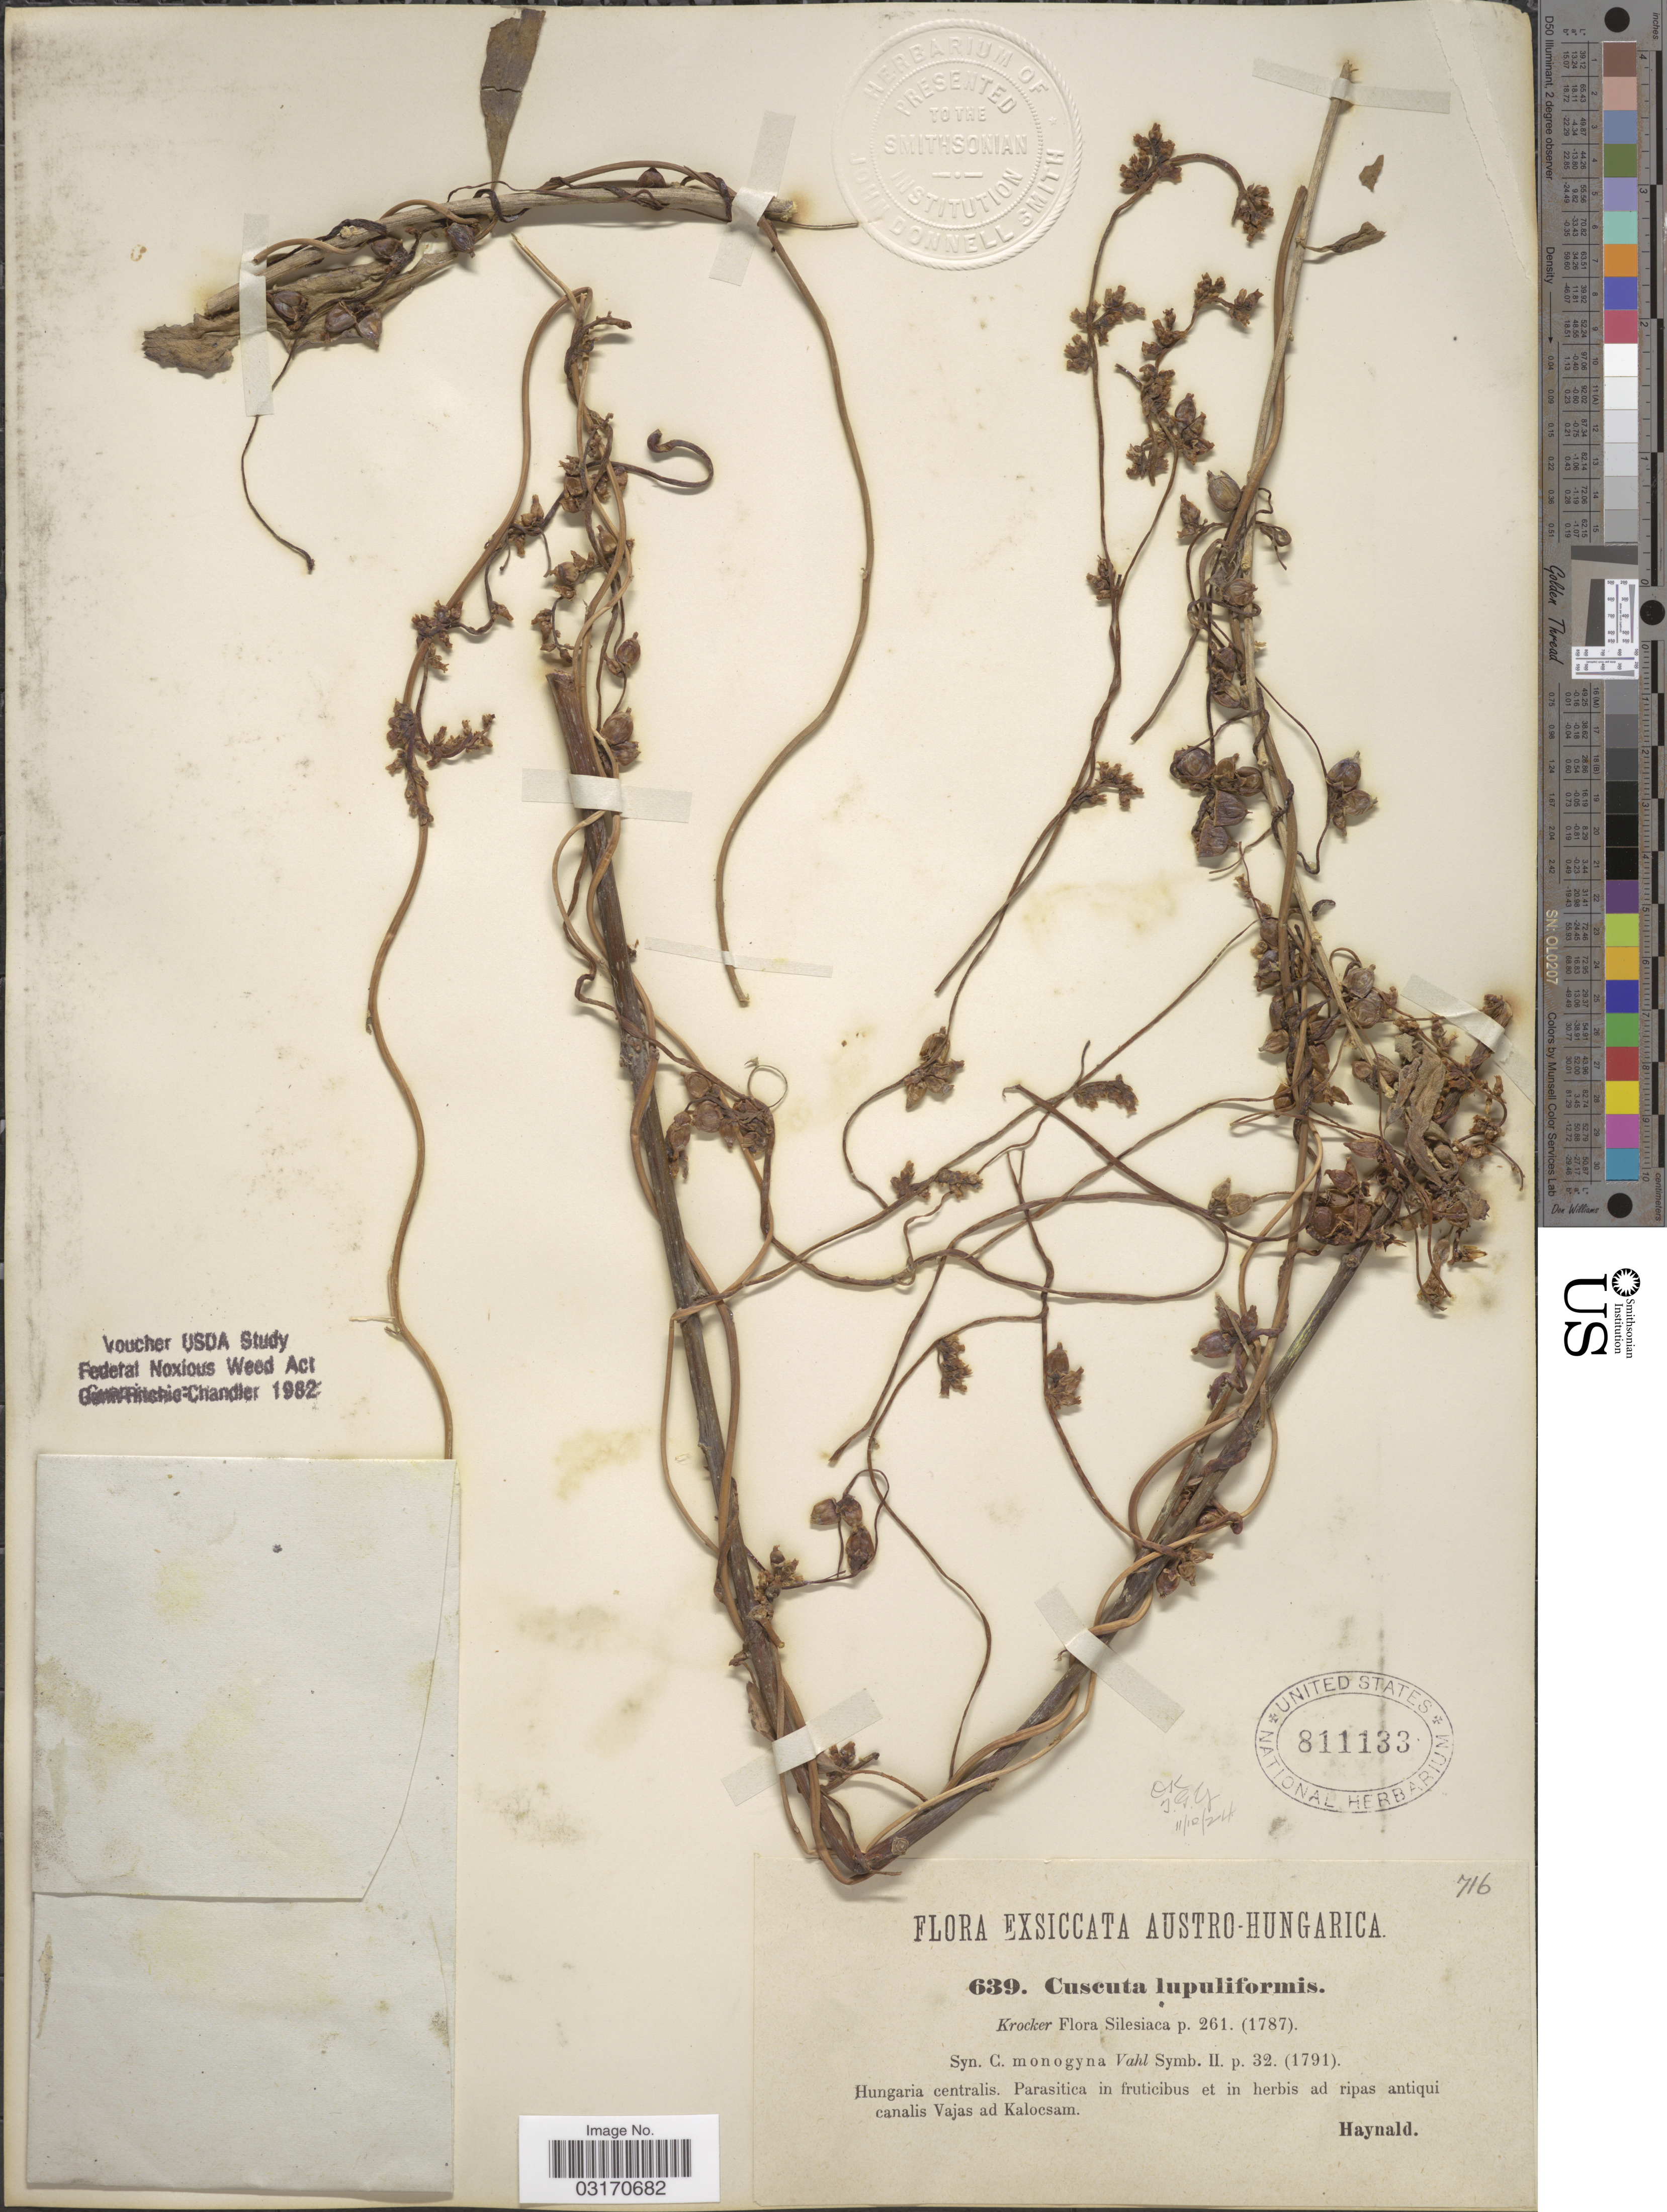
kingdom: Plantae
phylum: Tracheophyta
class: Magnoliopsida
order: Solanales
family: Convolvulaceae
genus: Cuscuta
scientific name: Cuscuta lupuliformis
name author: Krock.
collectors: -. Haynald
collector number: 639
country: Hungary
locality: Austro-Hungarica. Hungaria centralis. Parasitica in fructicibus et in herbis ad ripas antiqui canalis Vajas ad Kalocsam.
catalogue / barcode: US 811133